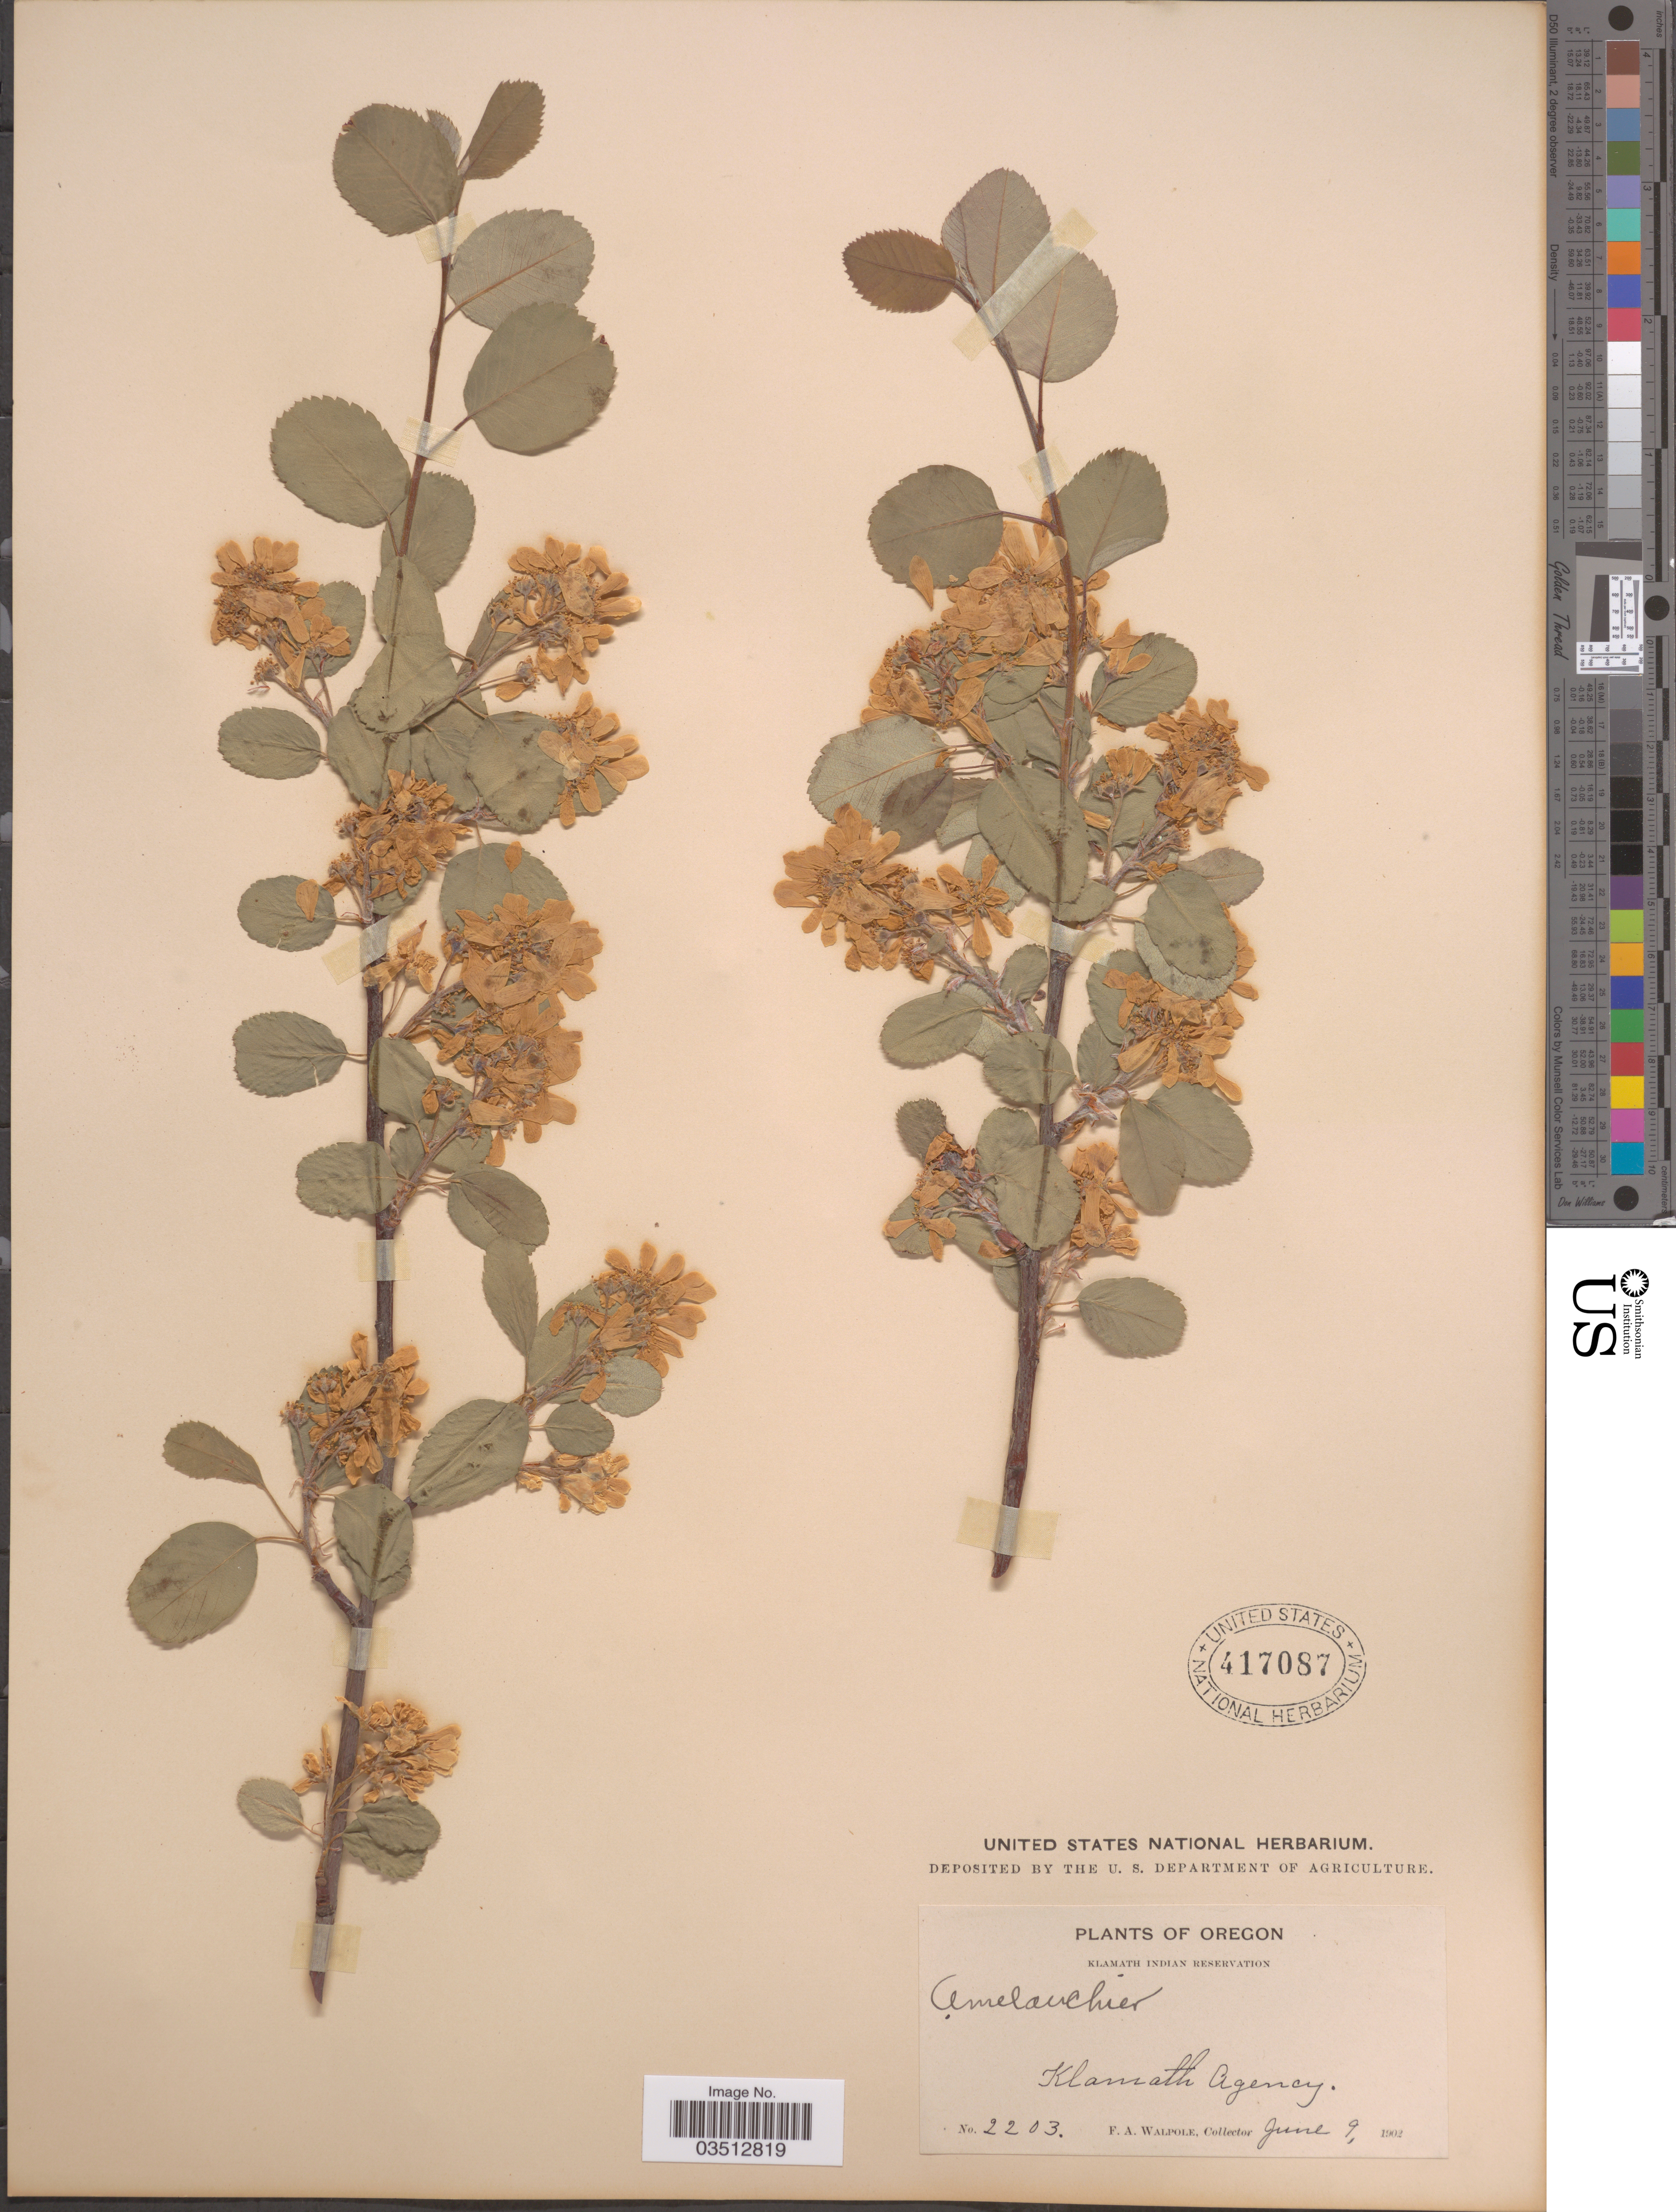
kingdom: Plantae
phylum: Tracheophyta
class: Magnoliopsida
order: Rosales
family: Rosaceae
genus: Amelanchier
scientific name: Amelanchier sp.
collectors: F. Walpole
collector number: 2203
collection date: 1902-06-09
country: United States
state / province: Oregon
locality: Klamath Indian Reservation. Klamath Agency.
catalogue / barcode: US 417087